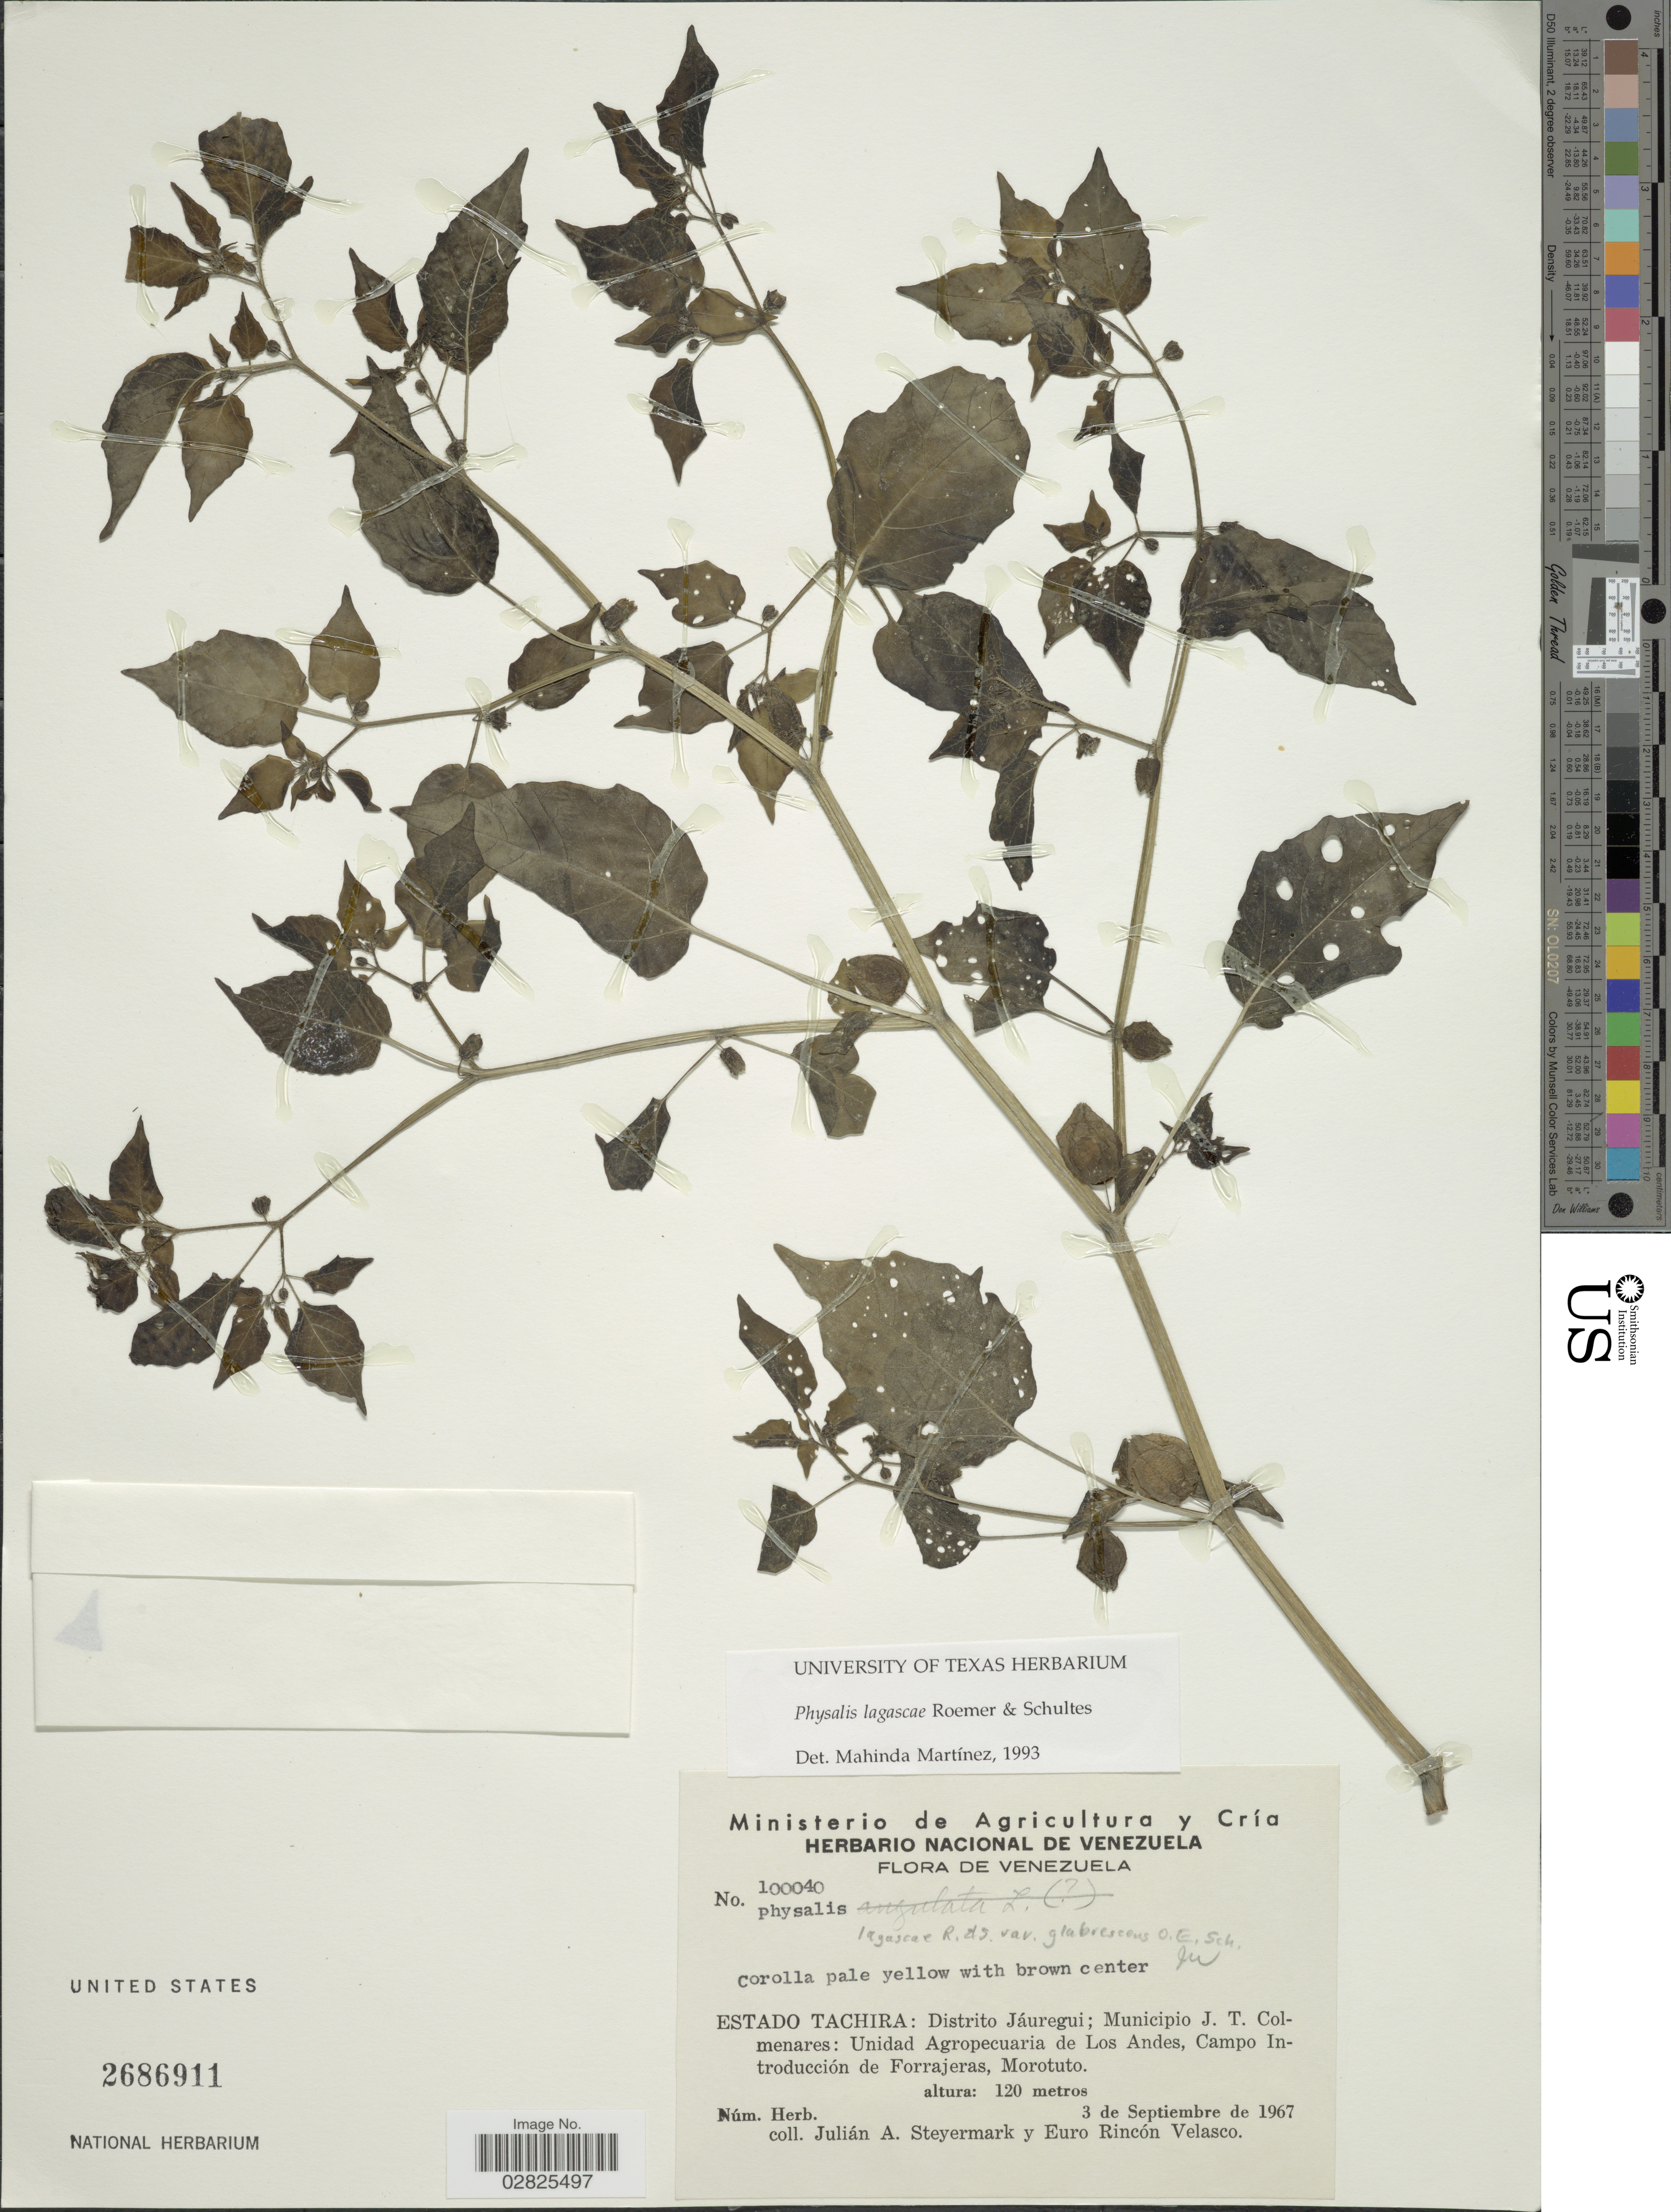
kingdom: Plantae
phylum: Tracheophyta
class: Magnoliopsida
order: Solanales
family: Solanaceae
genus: Physalis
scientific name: Physalis lagascae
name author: Roem. & Schult.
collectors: J. Steyermark & E. Velasco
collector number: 100040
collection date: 1967-09-03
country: Venezuela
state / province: Tachira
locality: Distrito Jáuregui; Municipio J. T. Colmenares: Unidad Agropecuaria de Los Andes, Campo Introducción de Forrajeras, Morotuto.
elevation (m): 120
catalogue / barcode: US 2686911